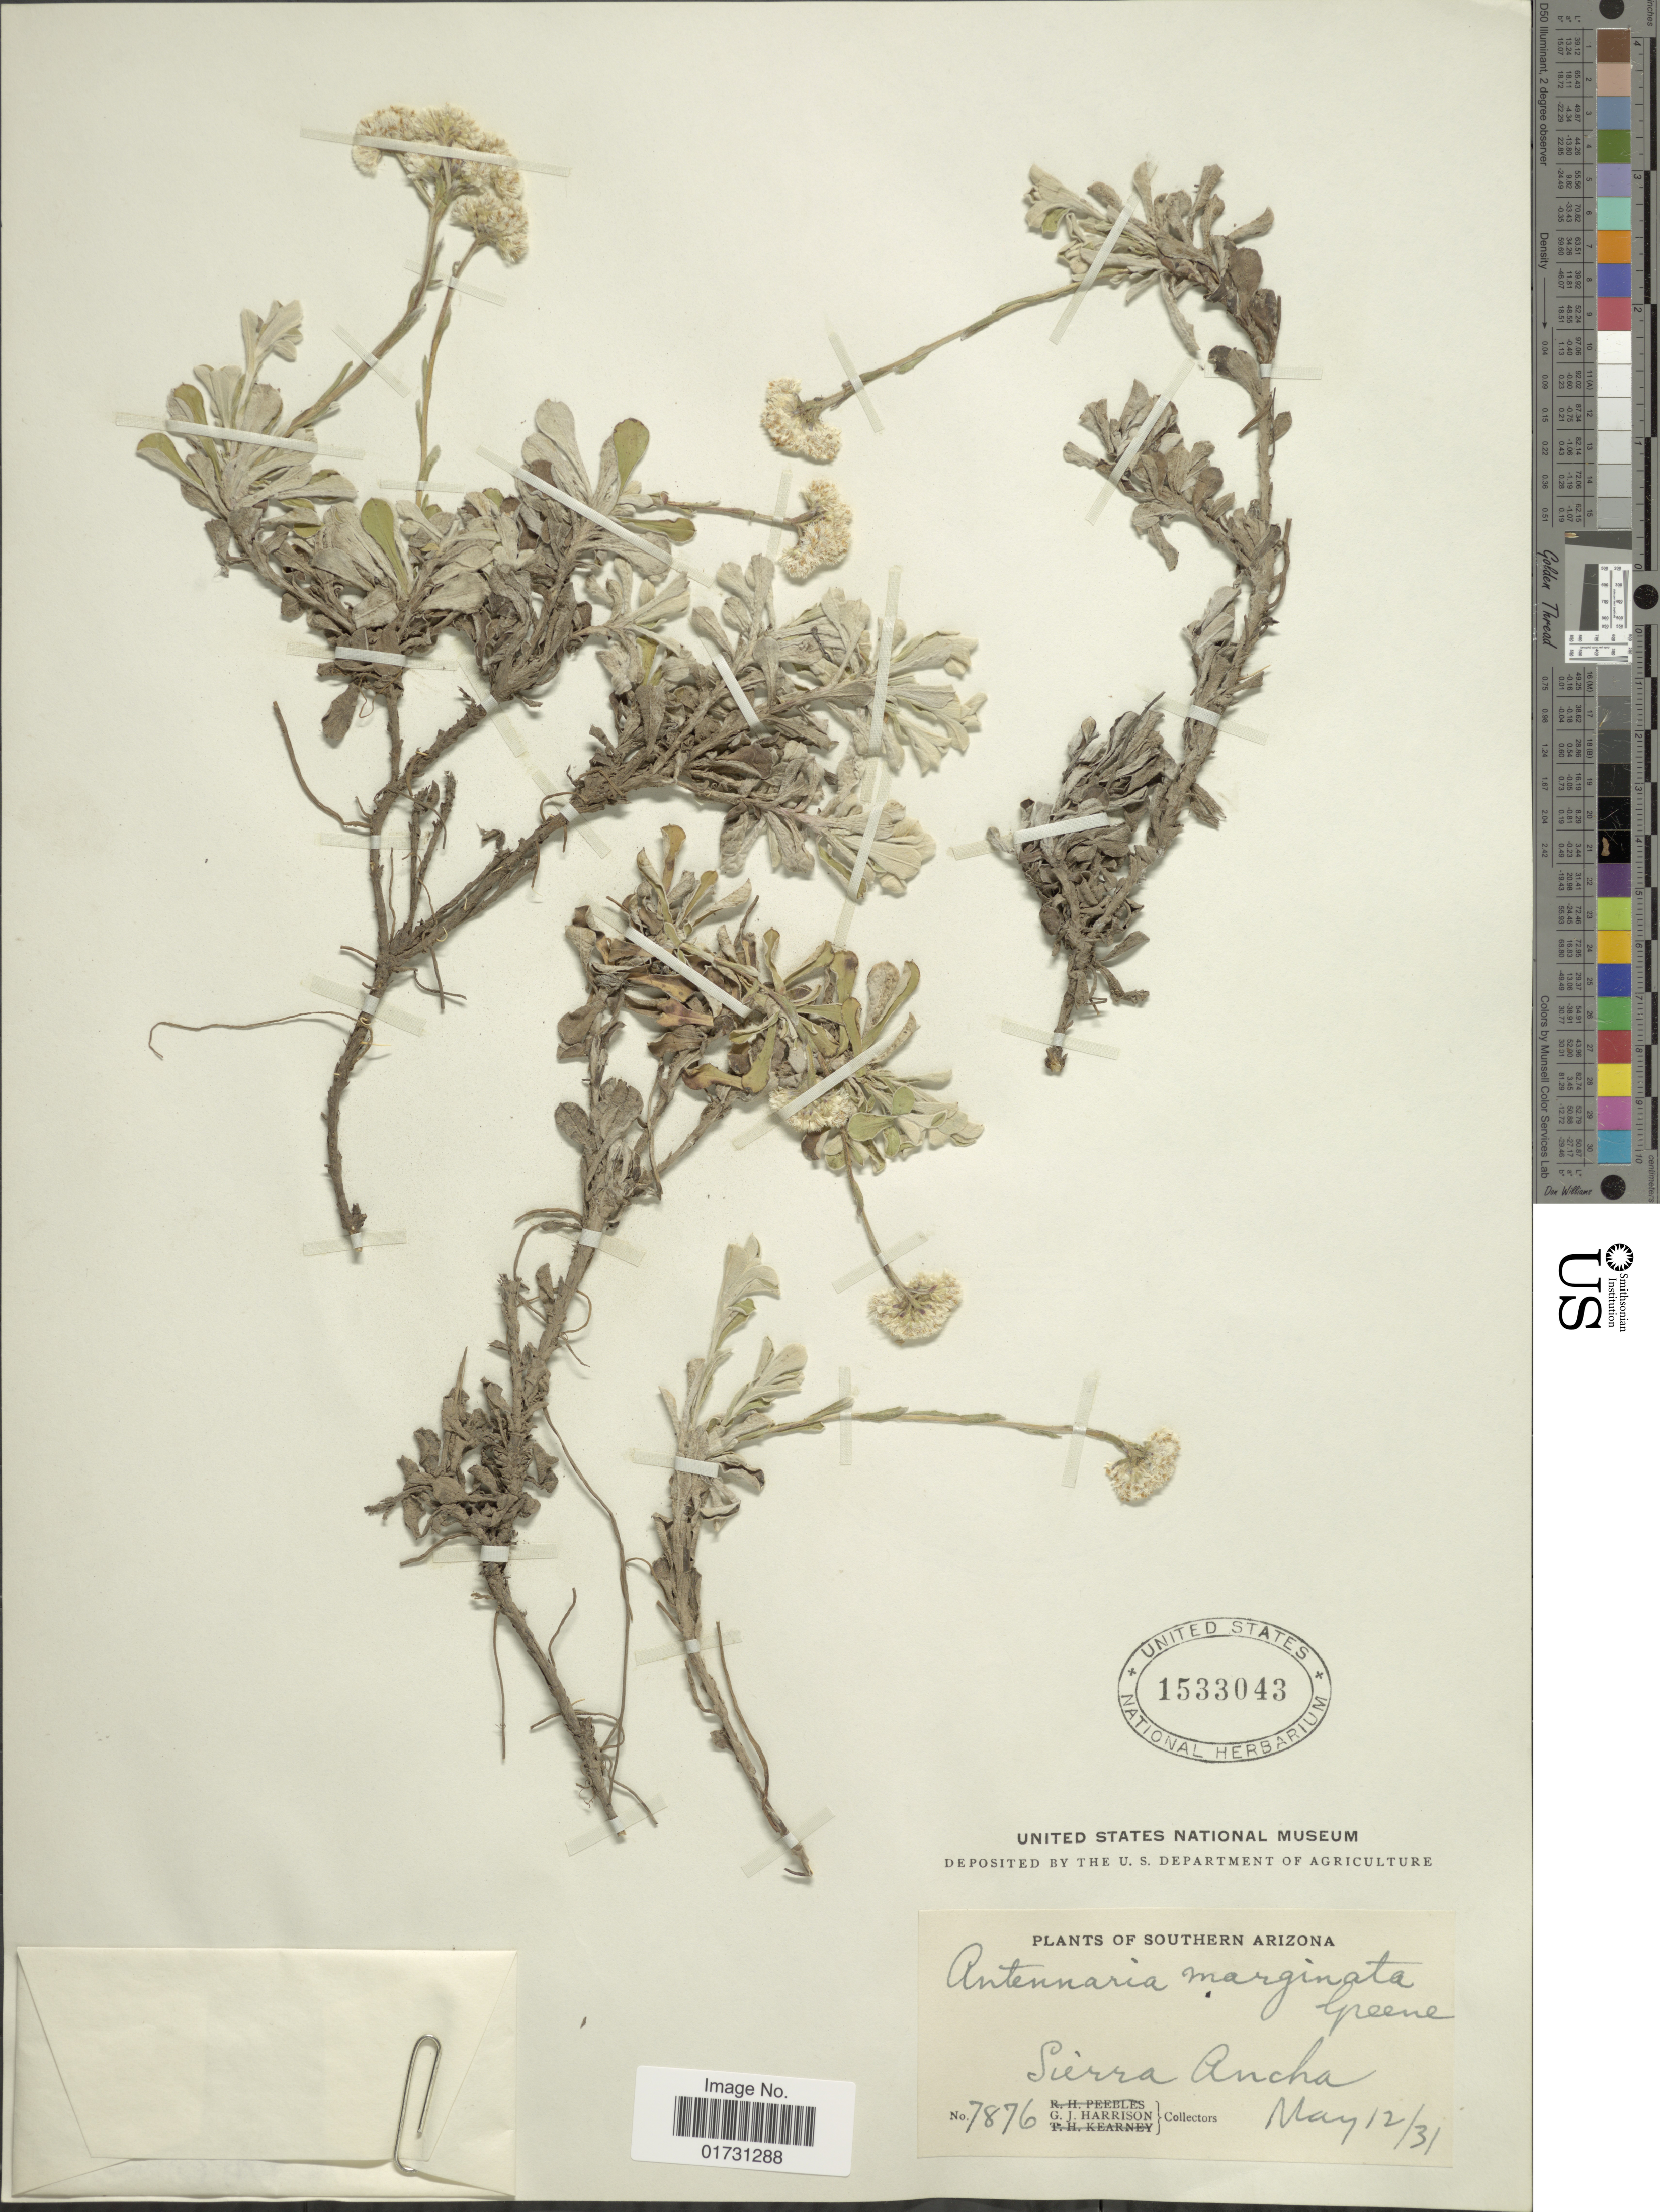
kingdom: Plantae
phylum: Tracheophyta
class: Magnoliopsida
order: Asterales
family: Asteraceae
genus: Antennaria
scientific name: Antennaria marginata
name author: Greene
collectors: G. J. Harrison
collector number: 7876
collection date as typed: Transcribed d/m/y: 12/5/31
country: United States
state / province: Arizona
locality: Southern Arizona, Sierra Ancha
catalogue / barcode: US 1533043